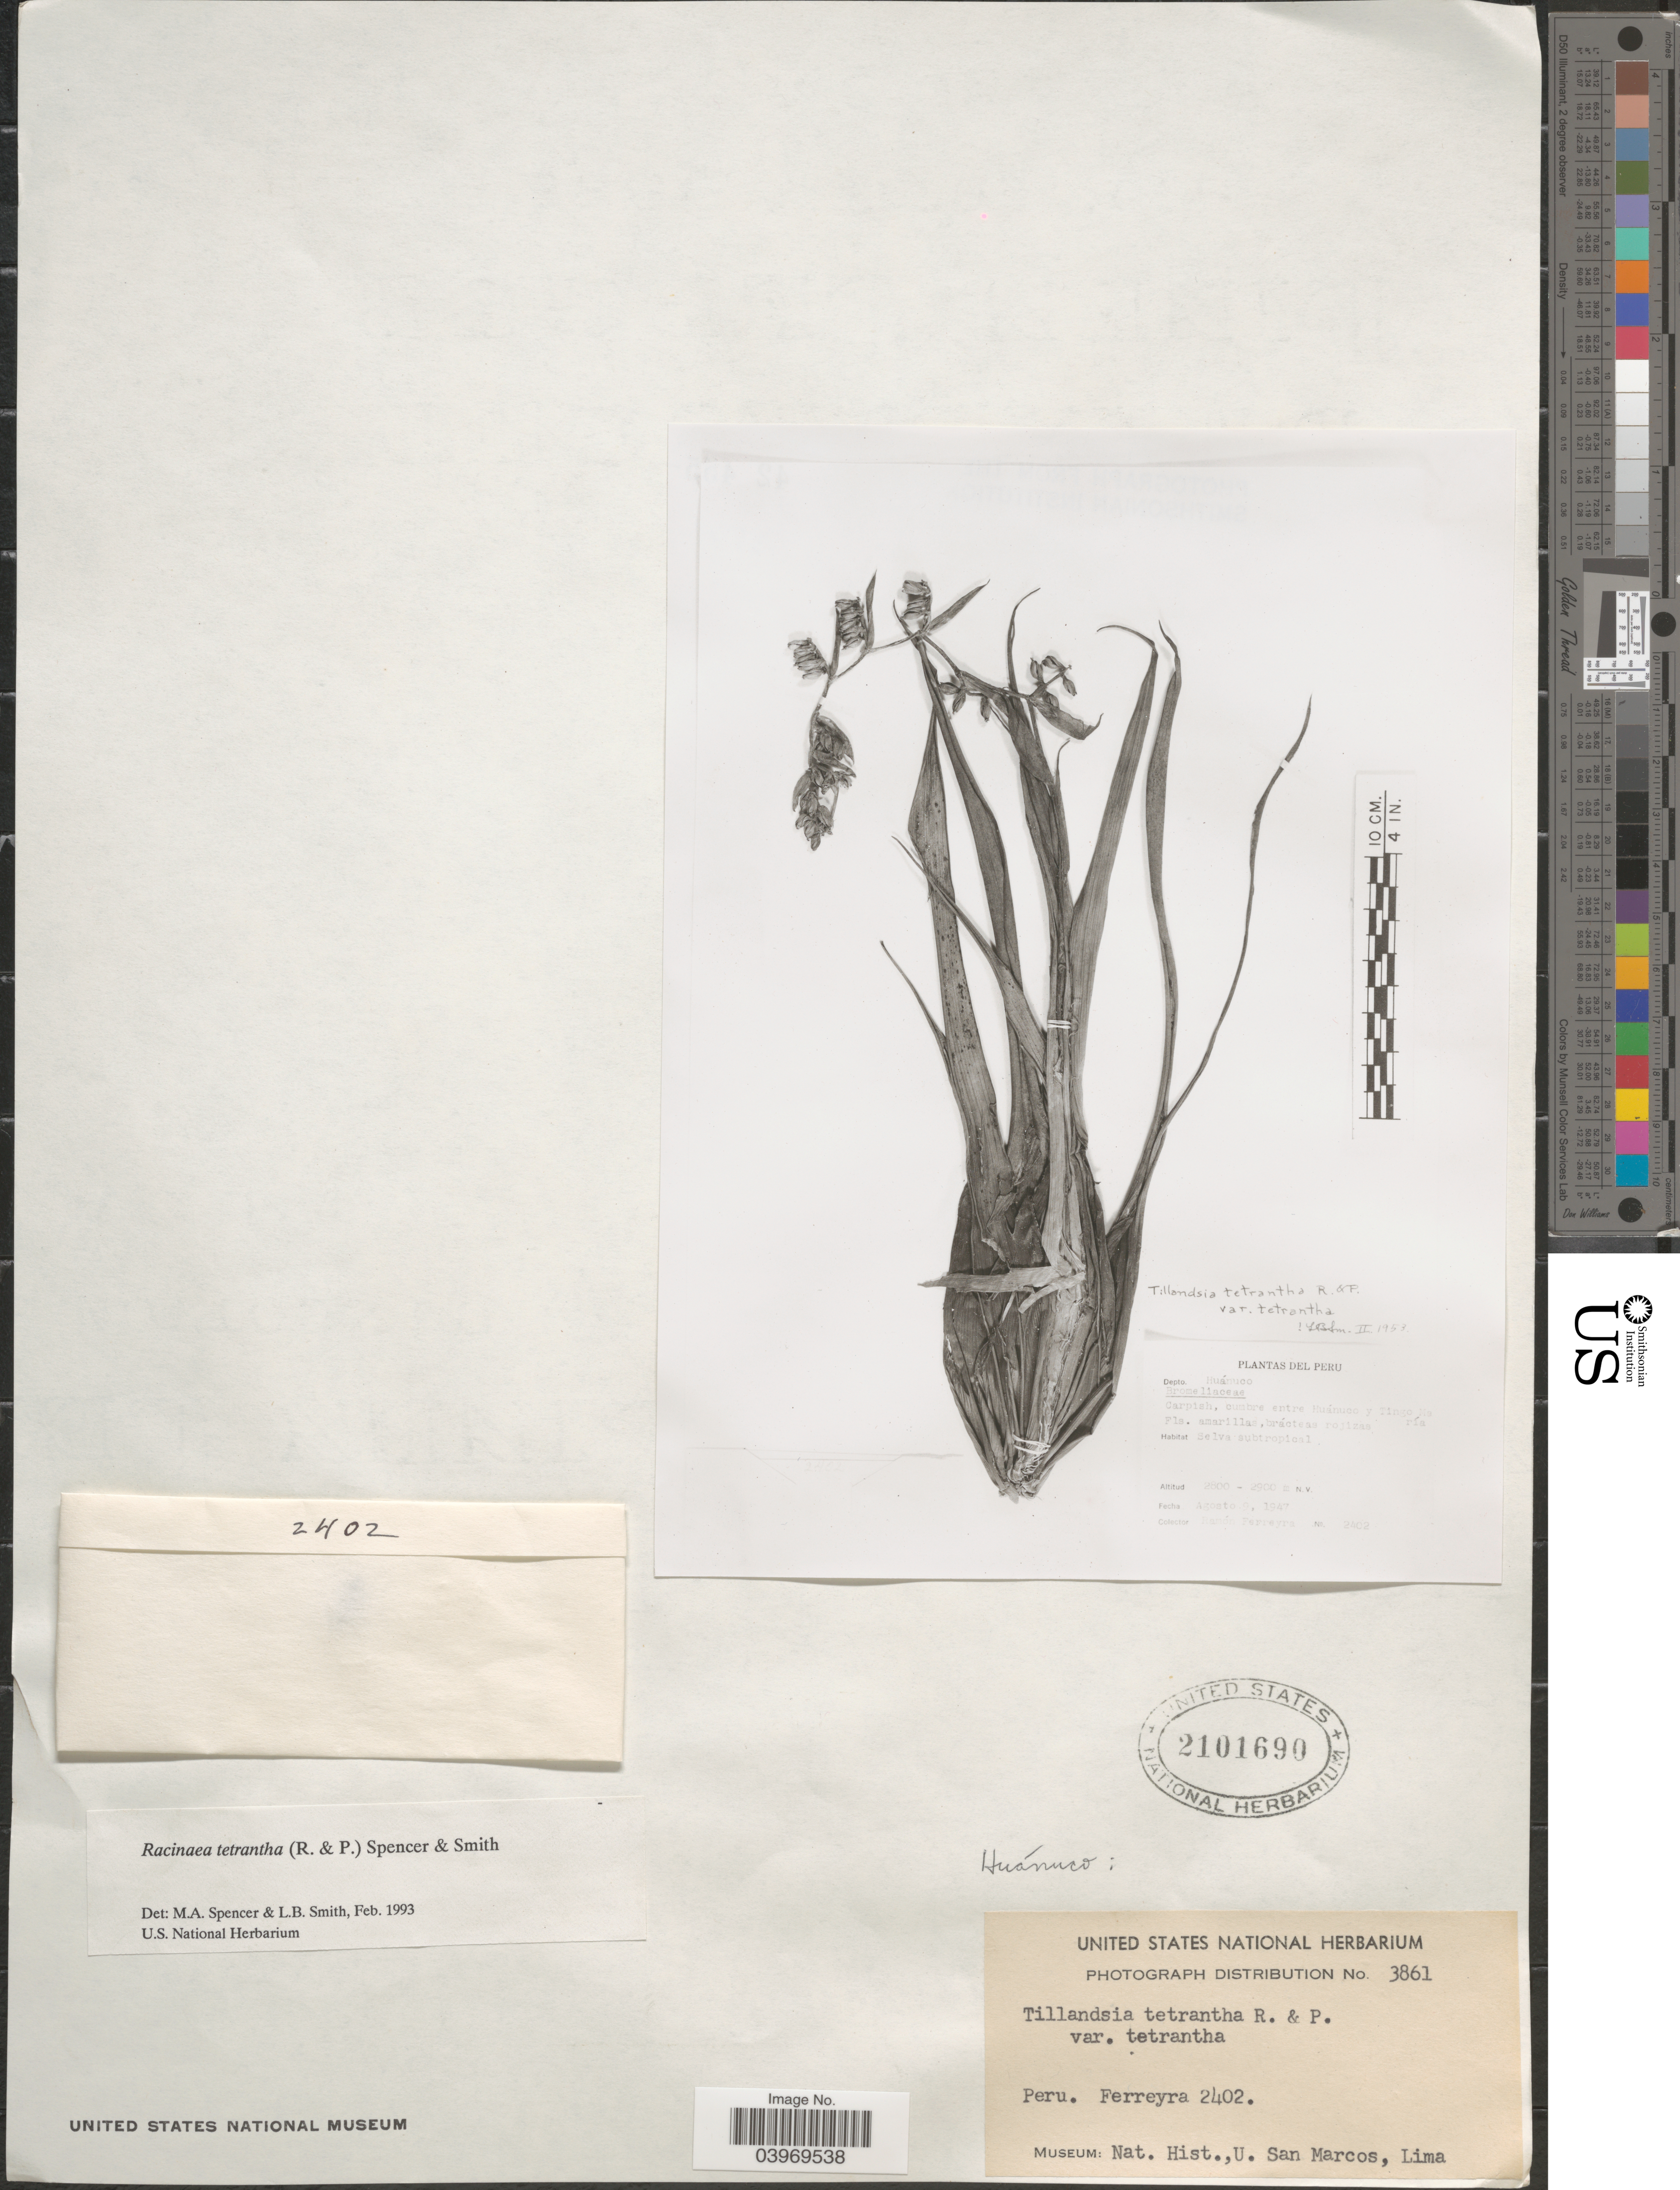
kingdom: Plantae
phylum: Tracheophyta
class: Liliopsida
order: Poales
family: Bromeliaceae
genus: Racinaea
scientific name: Racinaea tetrantha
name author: (Ruiz & Pav.) L.B. Sm.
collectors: R. A. Ferreyra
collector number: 2402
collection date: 1947-08-09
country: Peru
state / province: Huánuco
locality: Depto. Huánuco. Carpish, cumbre entre Huánuco y Tingo María.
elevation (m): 2800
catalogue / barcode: US 2101690